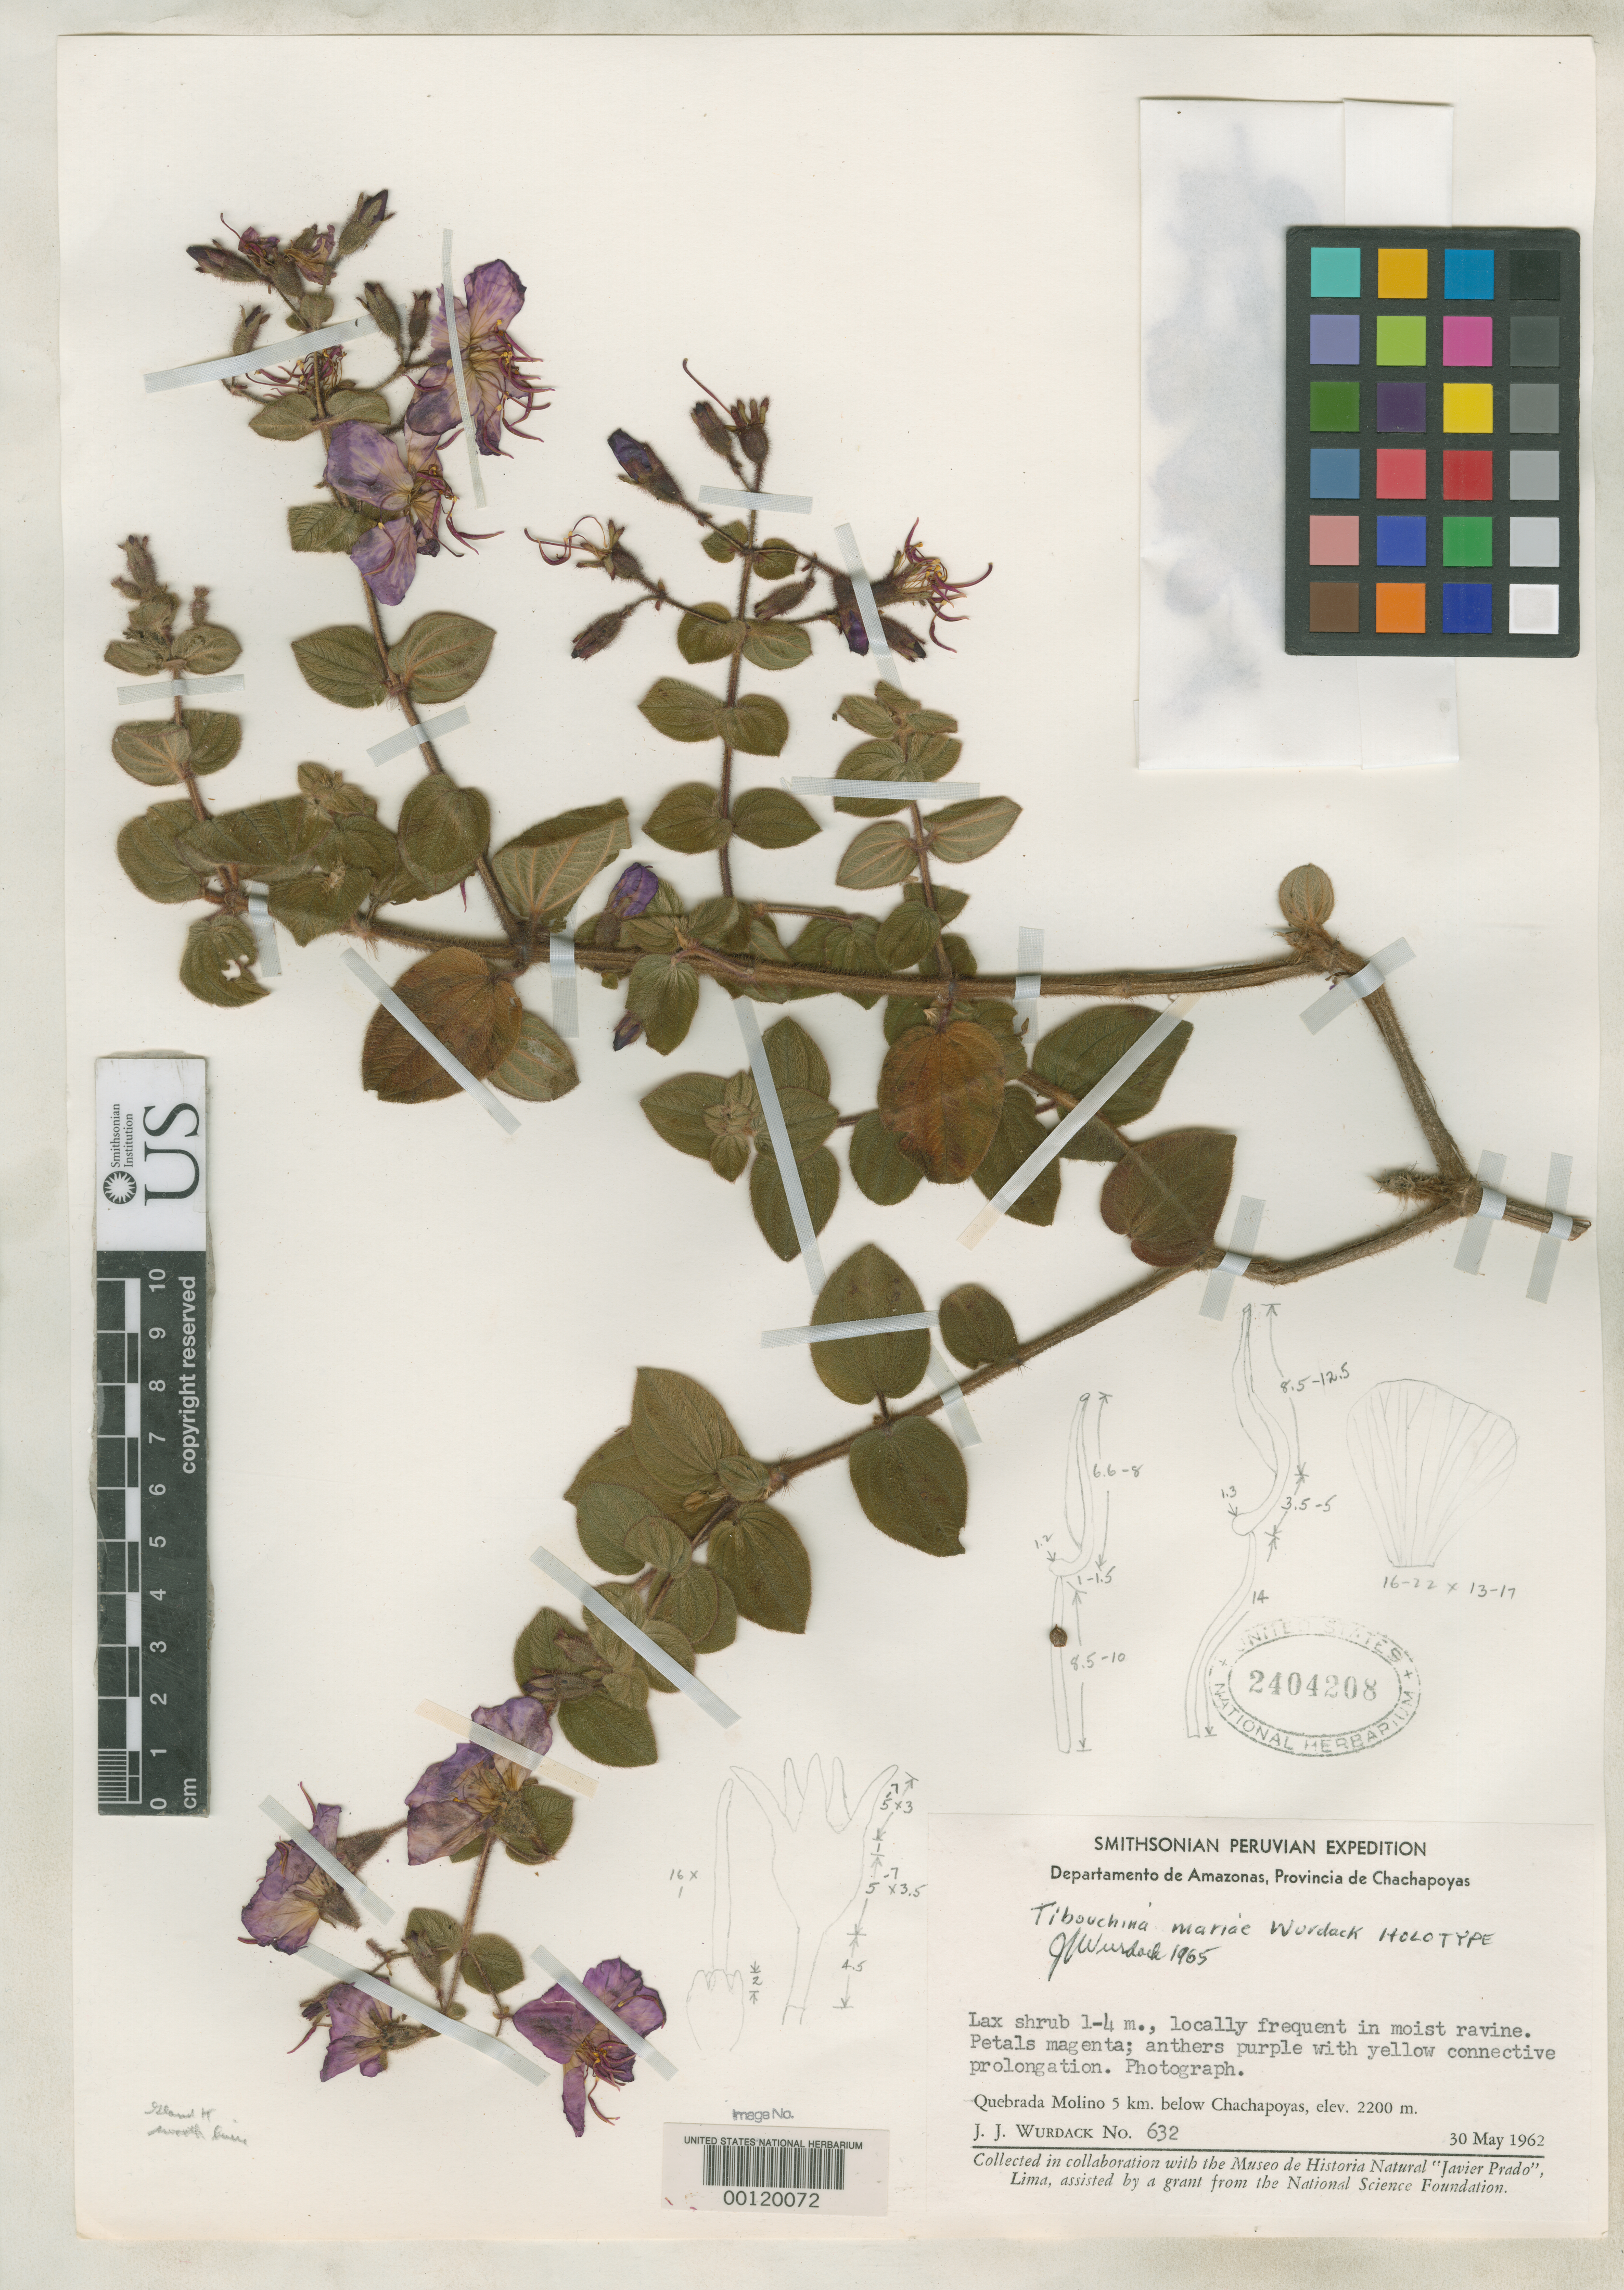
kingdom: Plantae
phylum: Tracheophyta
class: Magnoliopsida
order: Myrtales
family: Melastomataceae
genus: Tibouchina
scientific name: Tibouchina mariae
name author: Wurdack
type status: Holotype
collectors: J. J. Wurdack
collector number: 632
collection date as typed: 30 May 1962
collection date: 1962-05-30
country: Peru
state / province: Amazonas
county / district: Chachapoyas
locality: Quebrada Molino, 5 km below Chachapoyas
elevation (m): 2200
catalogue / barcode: US 2404208